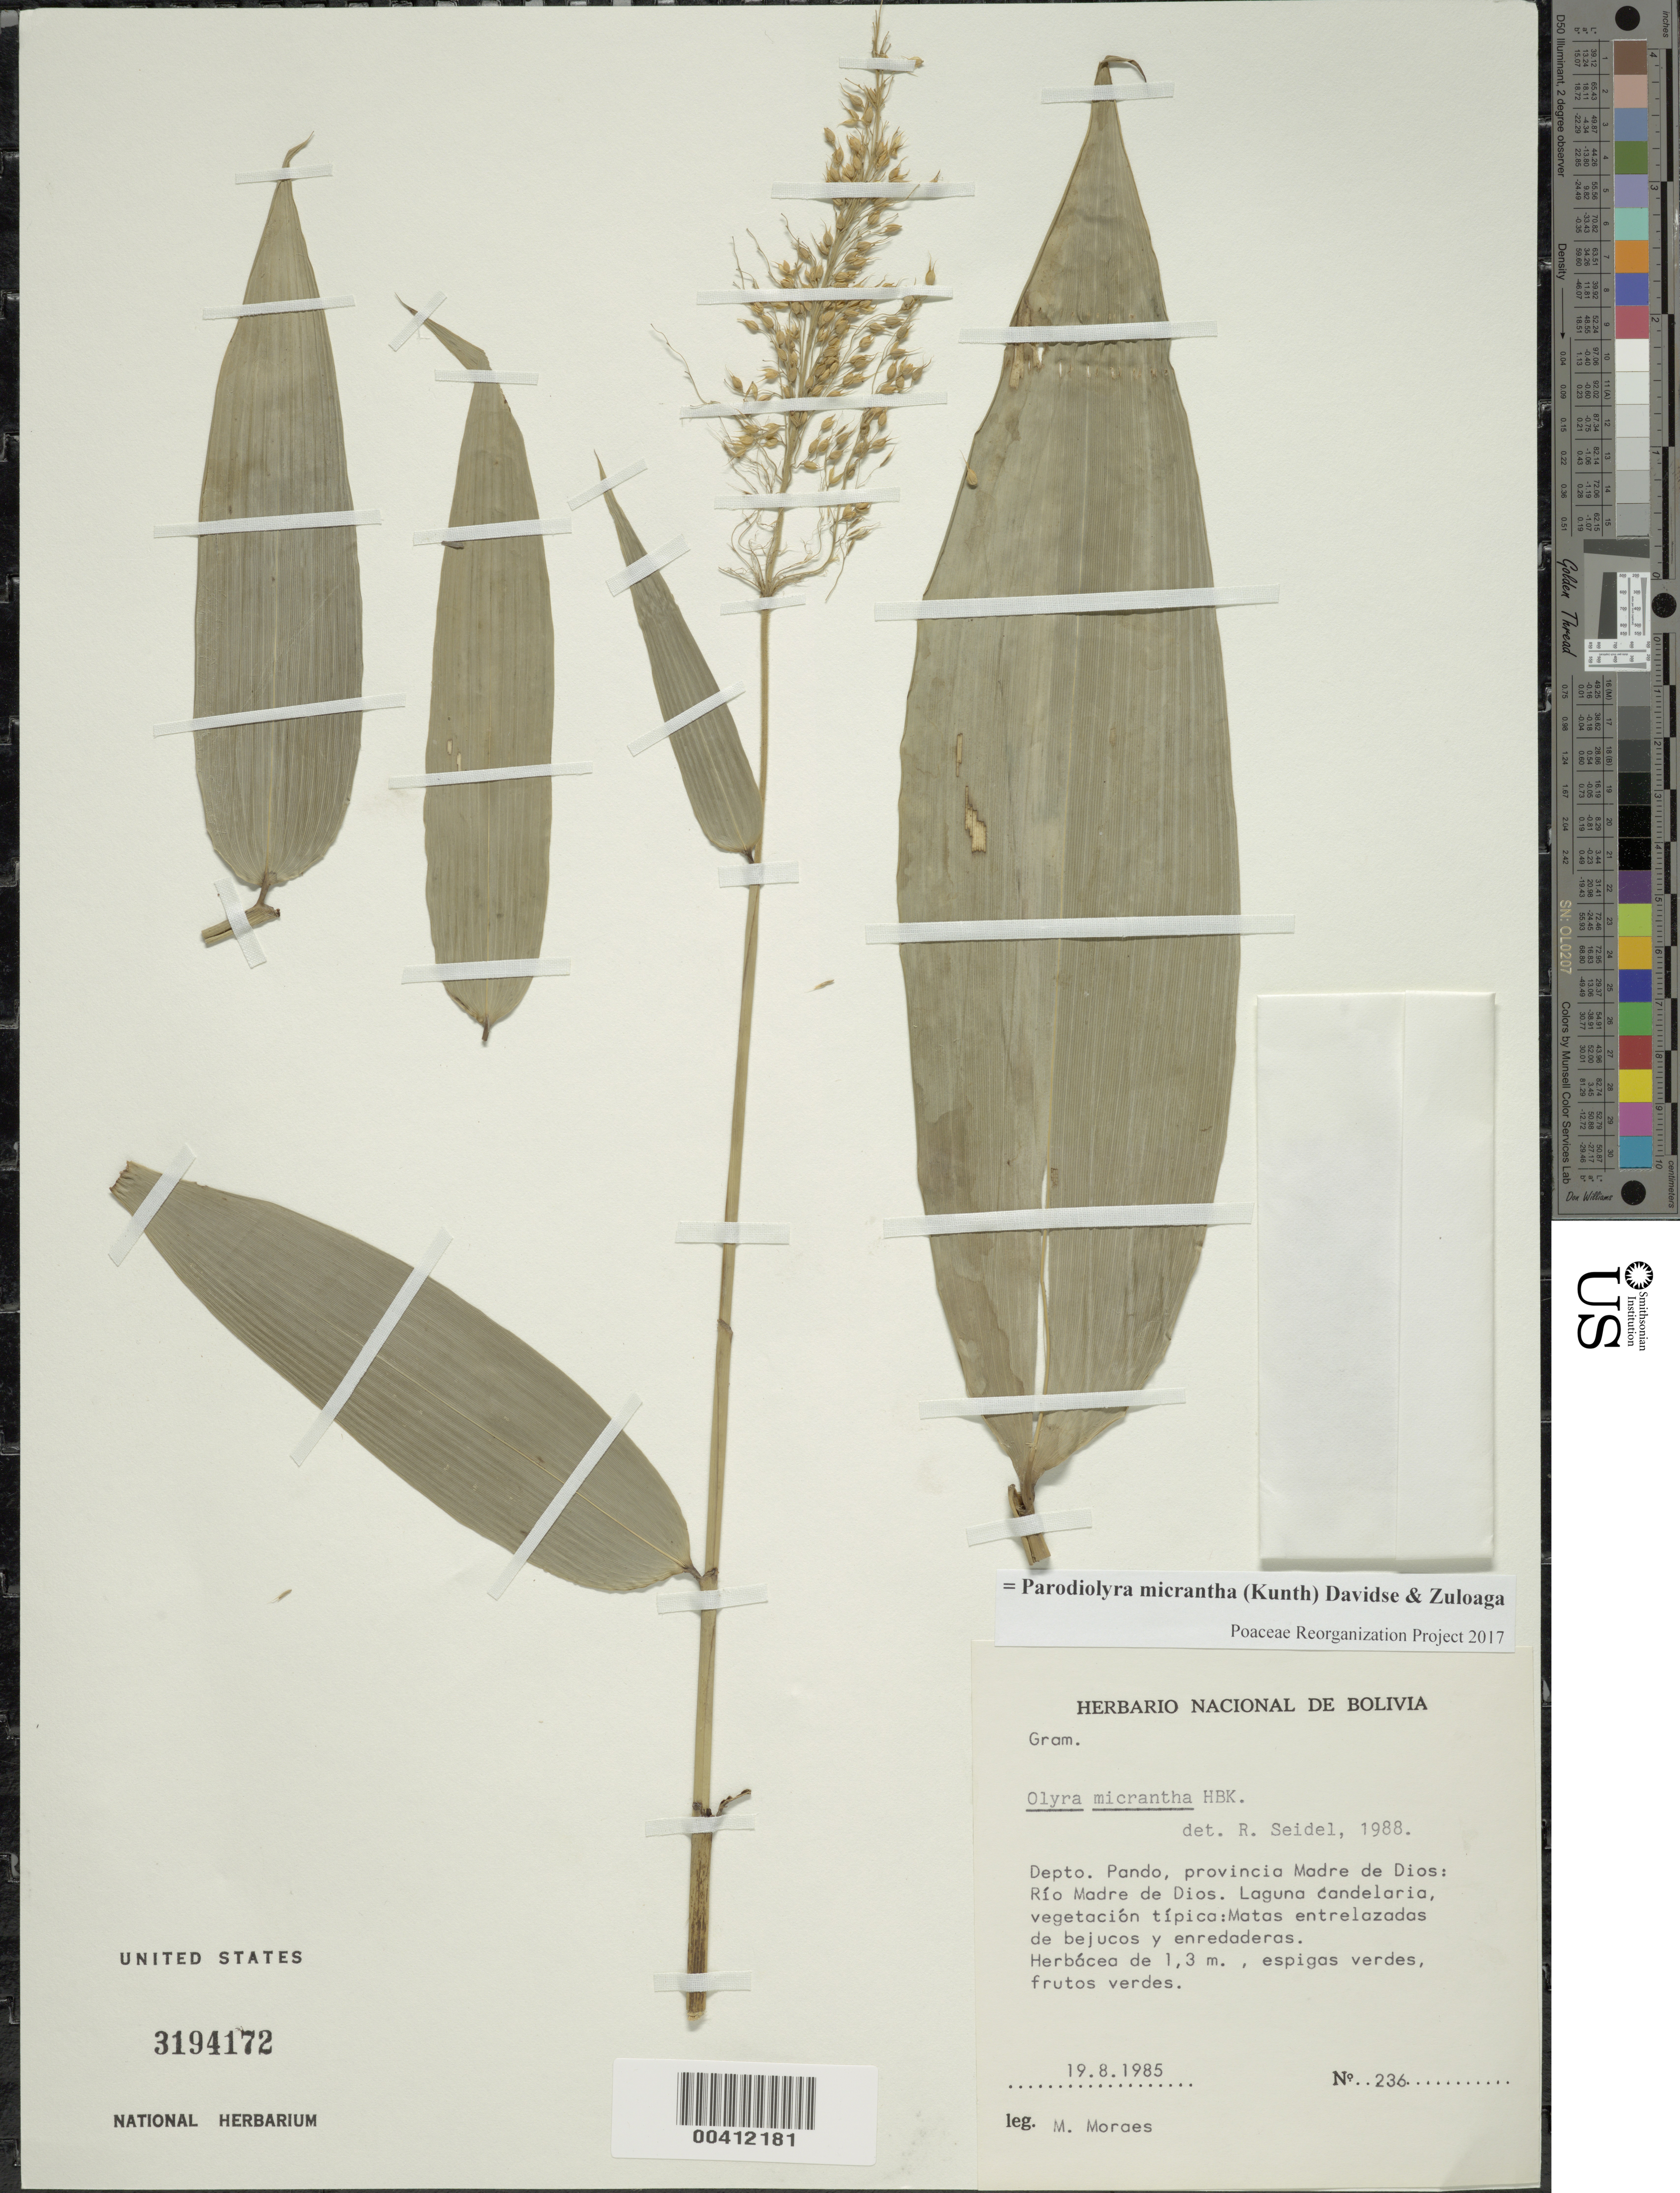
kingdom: Plantae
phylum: Tracheophyta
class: Liliopsida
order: Poales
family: Poaceae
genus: Parodiolyra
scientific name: Parodiolyra micrantha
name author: (Kunth) Davidse & Zuloaga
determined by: Poaceae Reorganization Project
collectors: M. Moraes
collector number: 236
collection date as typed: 19 Aug 1985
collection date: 1985-08-19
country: Bolivia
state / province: Pando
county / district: Madre De Dios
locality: Rio Madre de Dios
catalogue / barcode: US 3194172